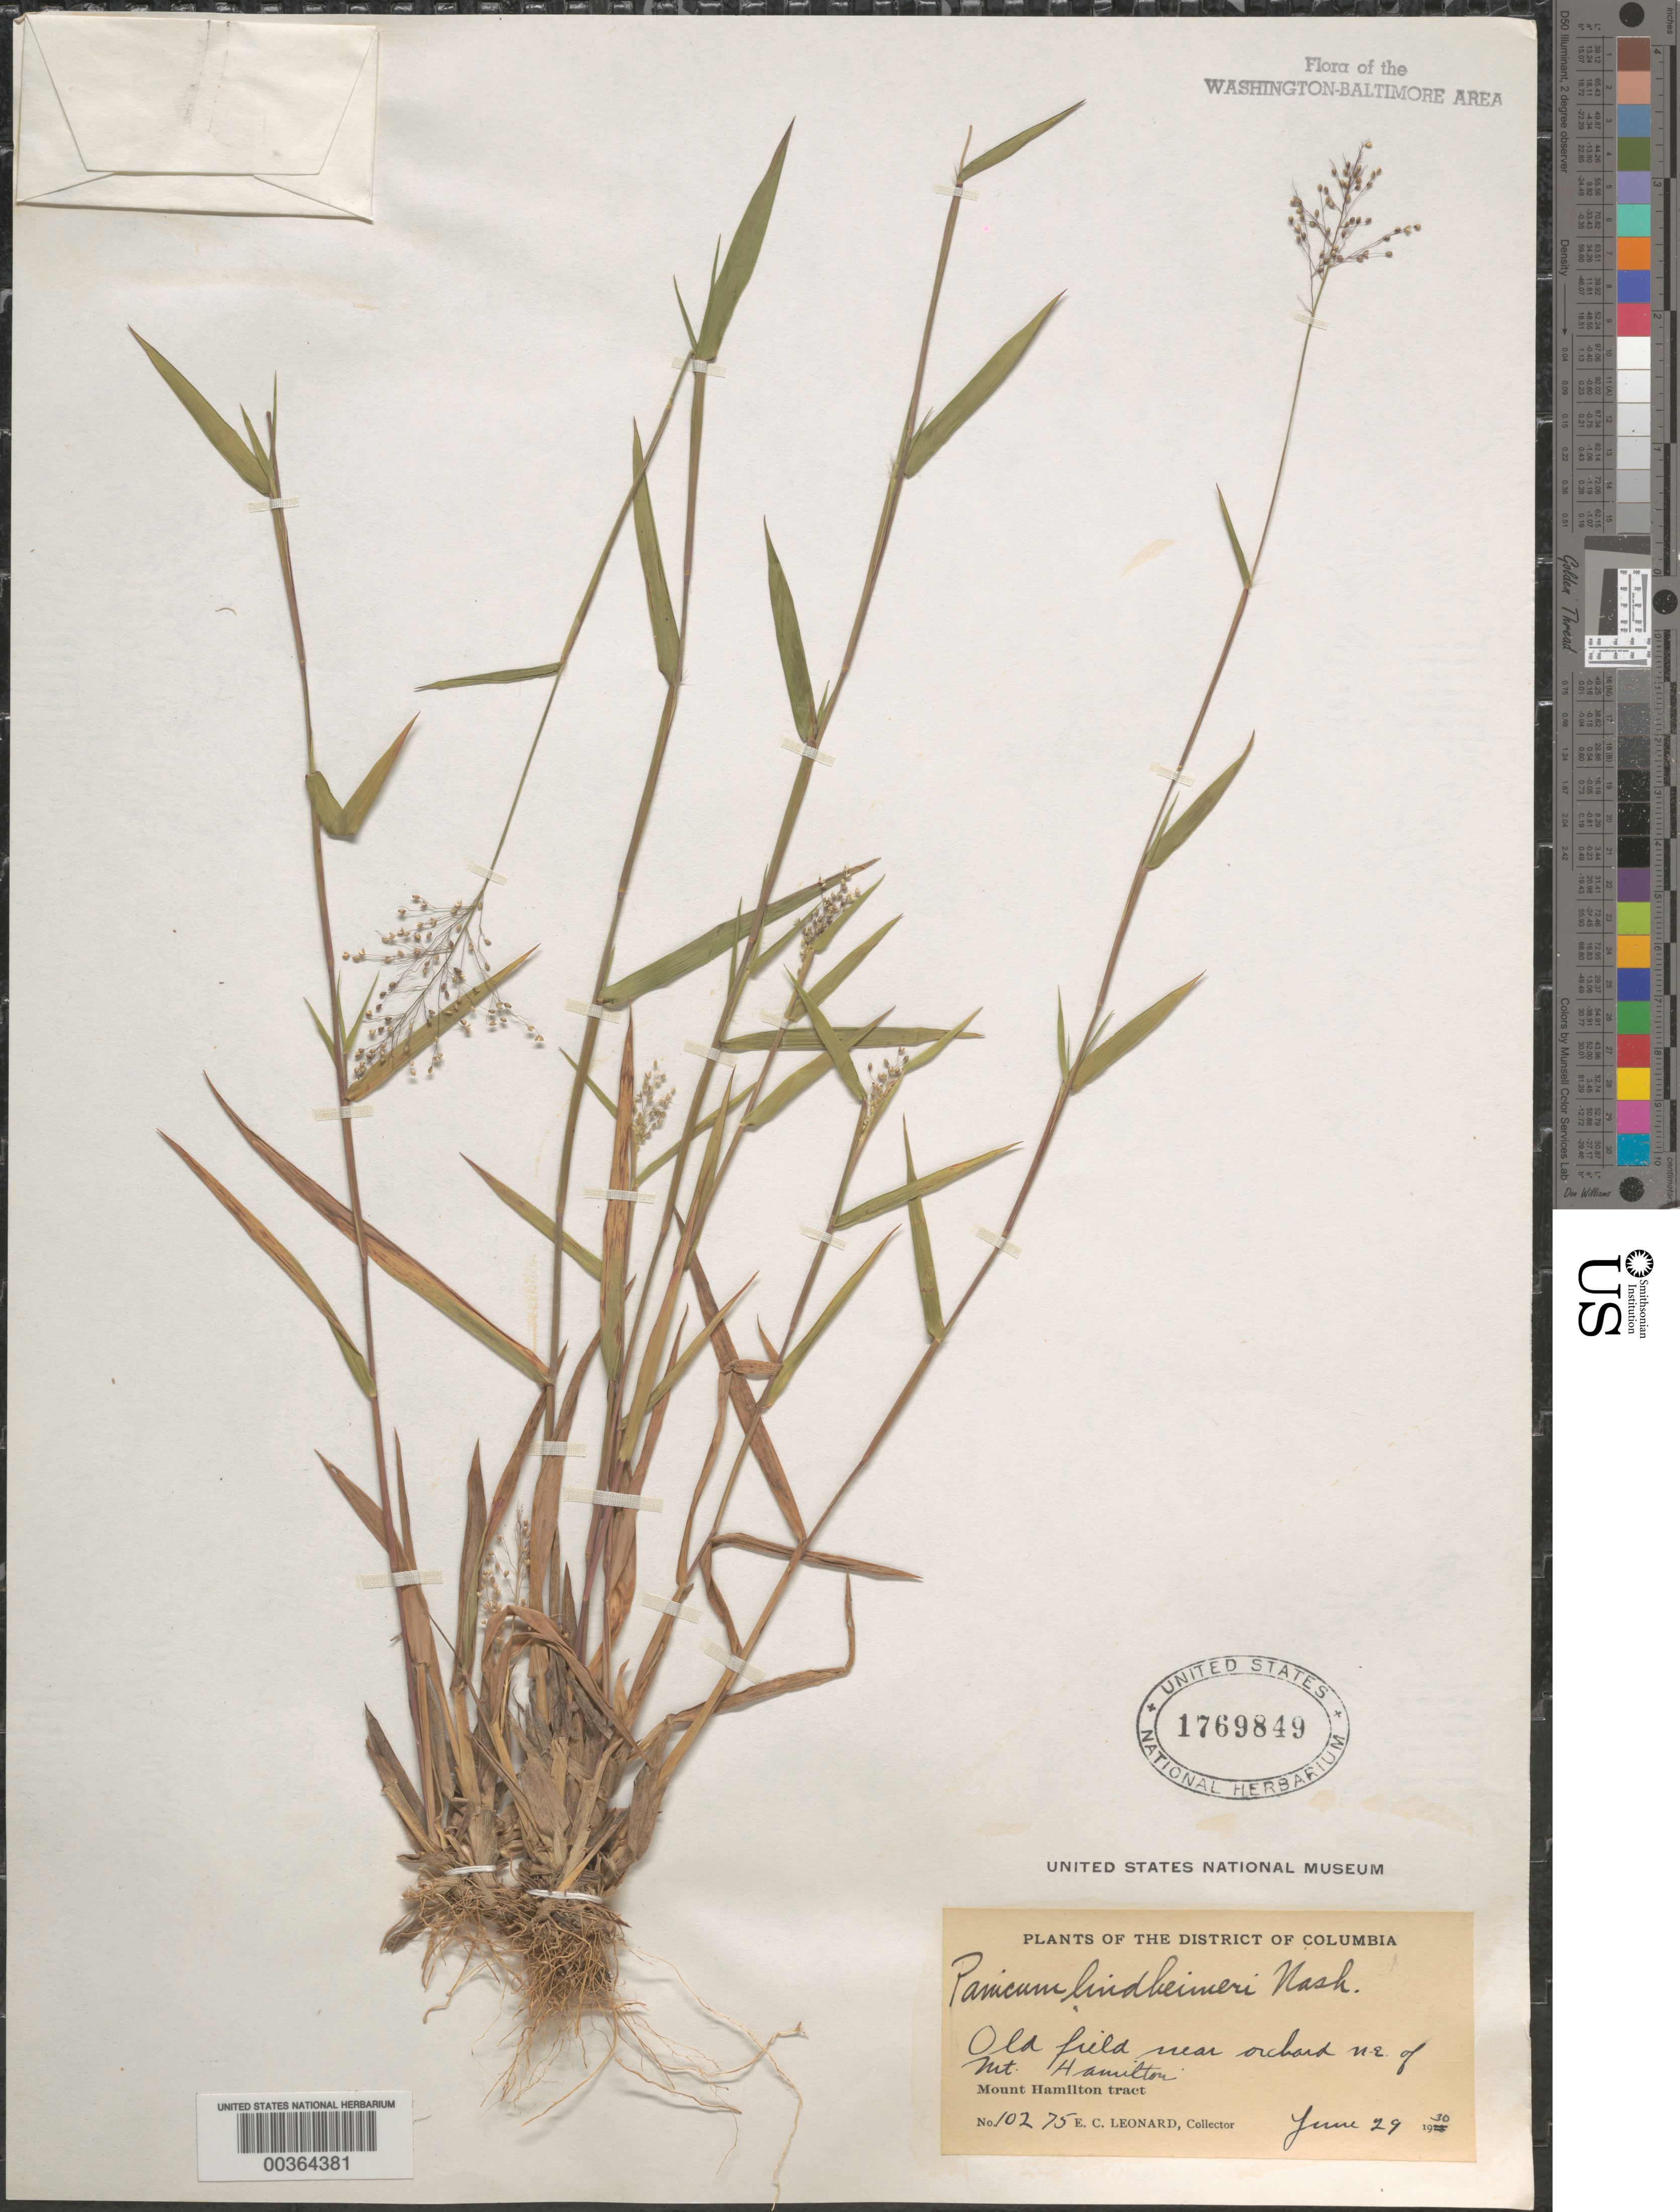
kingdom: Plantae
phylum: Tracheophyta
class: Liliopsida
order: Poales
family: Poaceae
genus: Dichanthelium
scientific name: Dichanthelium acuminatum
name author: (Sw.) Gould & C.A. Clark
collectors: E. C. Leonard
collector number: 10275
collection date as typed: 29 Jun 1930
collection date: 1930-06-29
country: United States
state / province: District of Columbia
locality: Mt Hamilton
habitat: Old field near orchard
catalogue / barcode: US 1769849